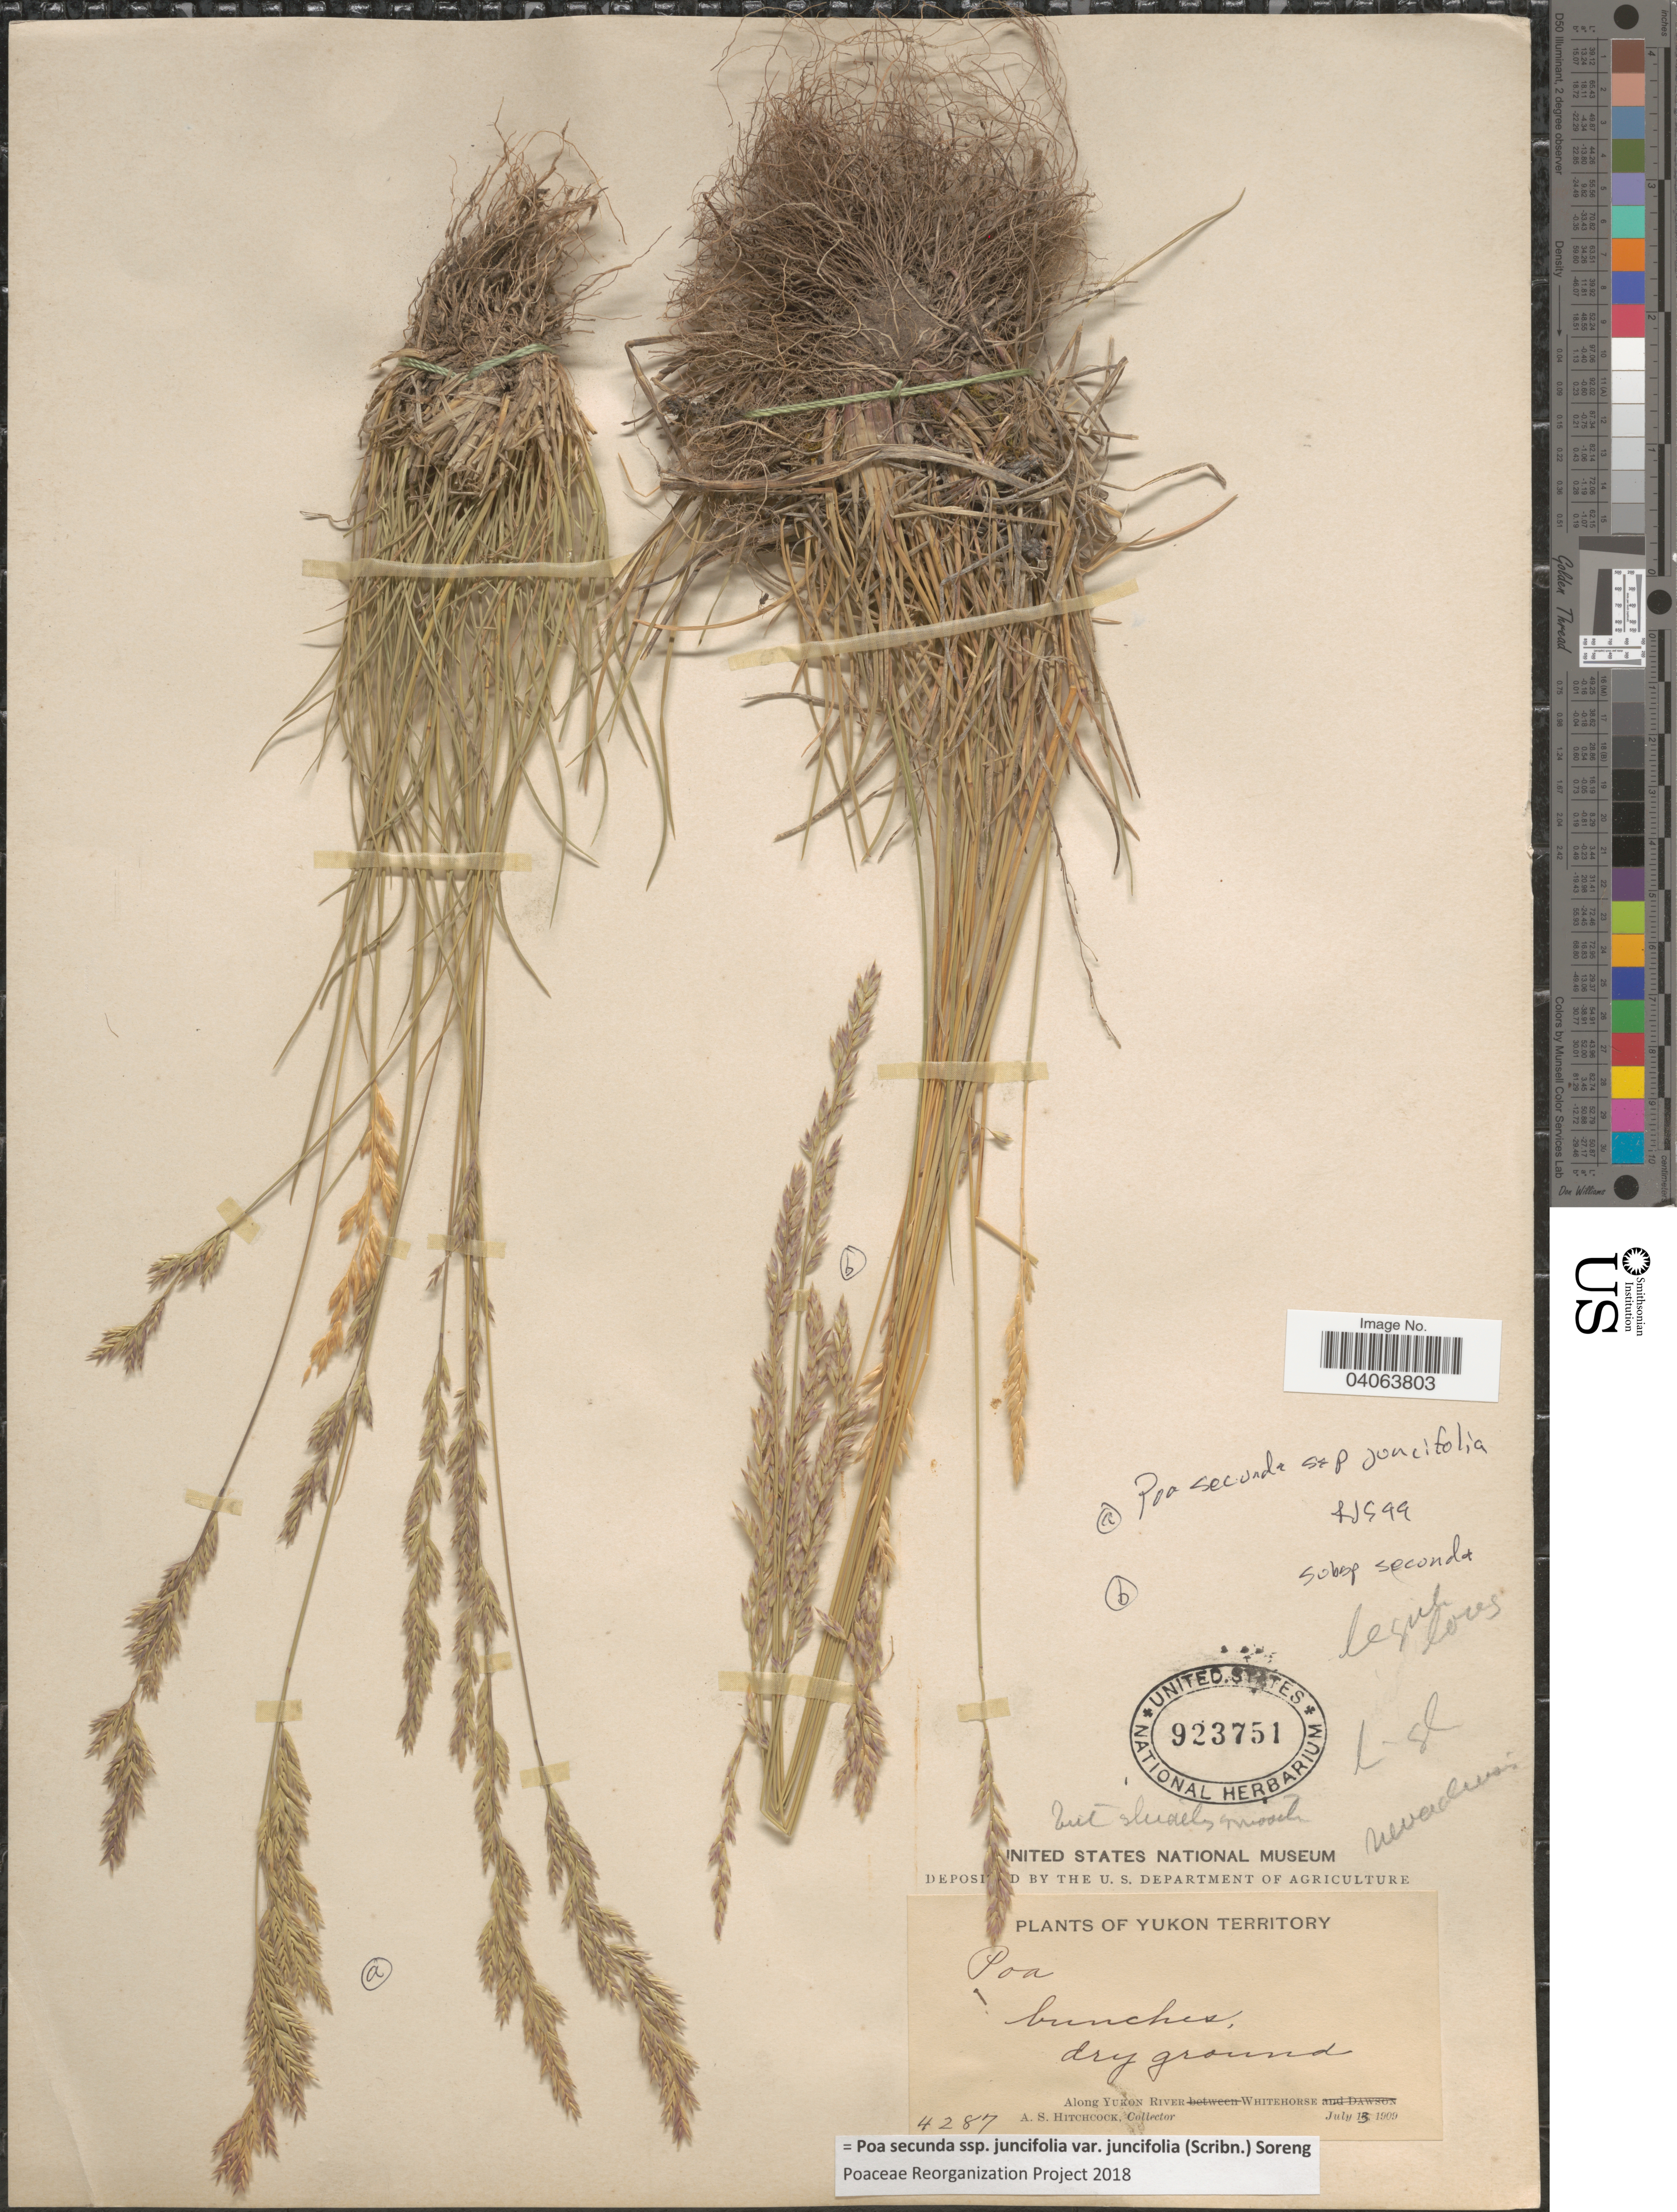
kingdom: Plantae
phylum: Tracheophyta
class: Liliopsida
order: Poales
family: Poaceae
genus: Poa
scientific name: Poa secunda subsp. juncifolia var. juncifolia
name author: (Scribn.) Soreng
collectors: A. S. Hitchcock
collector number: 4287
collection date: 1909-07-13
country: Canada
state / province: Yukon Territory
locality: Bunches, dry ground. Along Yukon River Whitehorse.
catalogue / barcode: US 923751